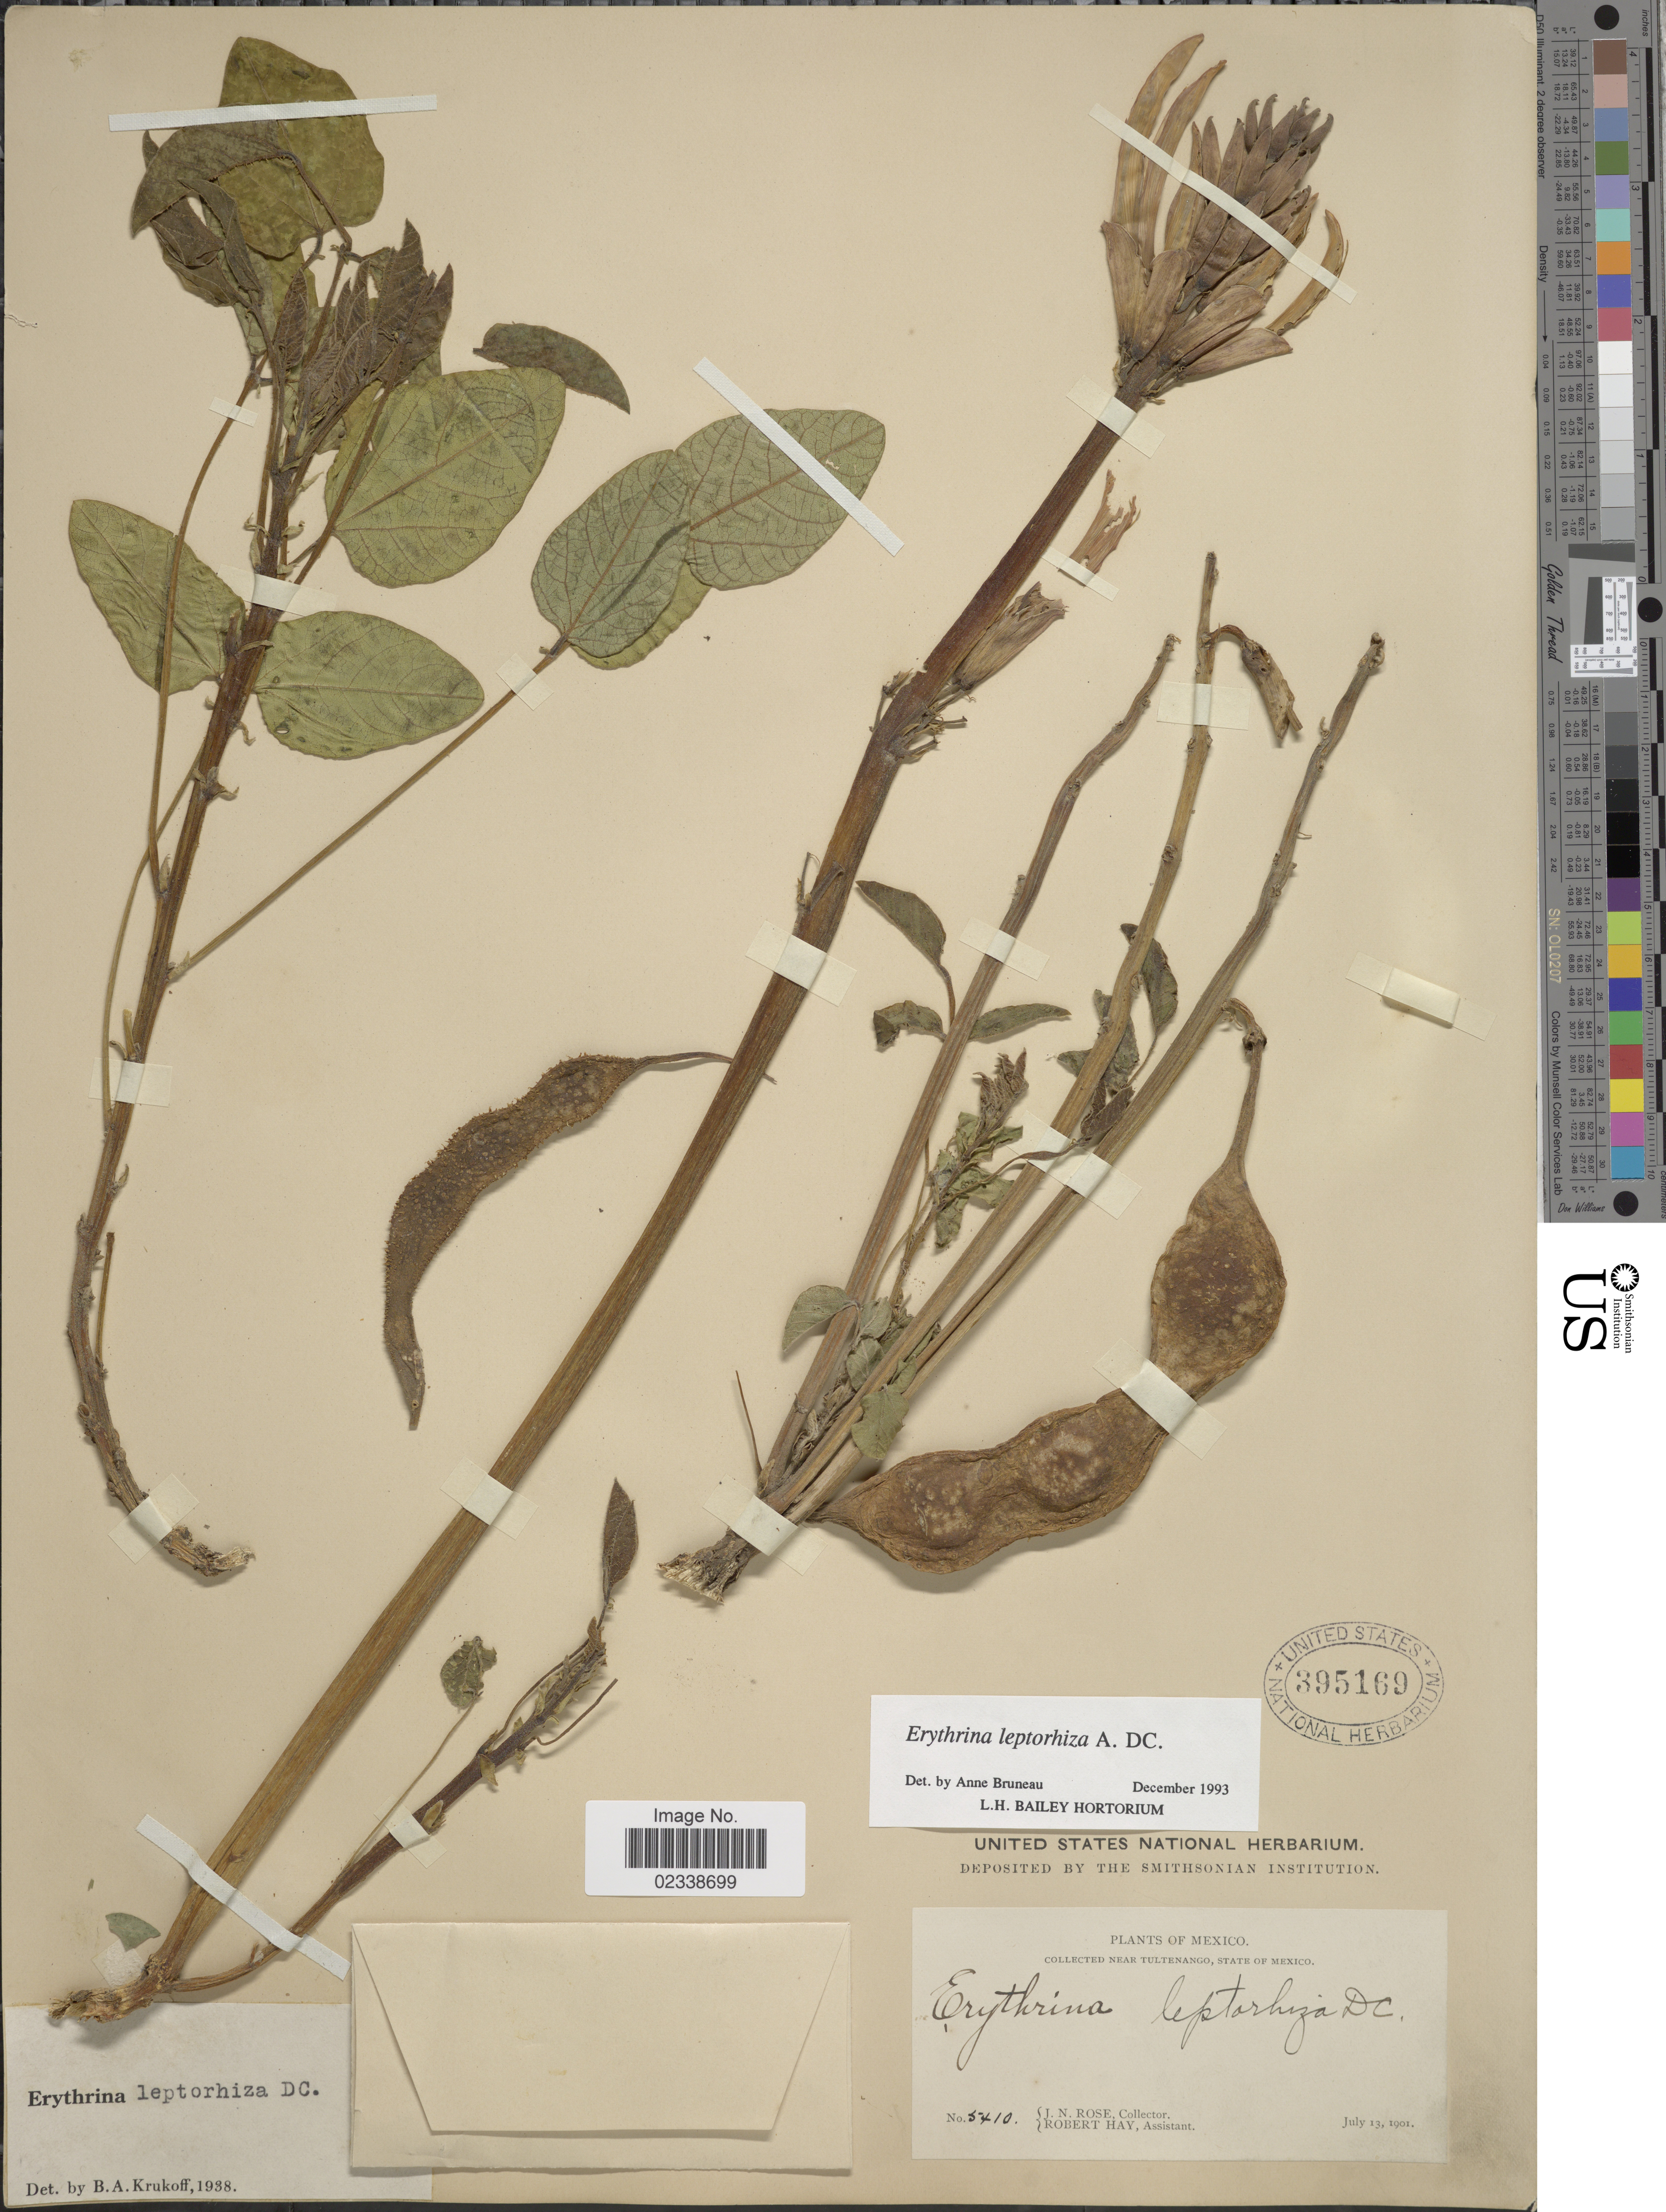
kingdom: Plantae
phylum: Tracheophyta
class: Magnoliopsida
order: Fabales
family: Fabaceae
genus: Erythrina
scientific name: Erythrina leptorhiza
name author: Moc. & Sessé ex DC.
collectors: J. N. Rose & R. Hay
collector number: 5410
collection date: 1901-07-13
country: Mexico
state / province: México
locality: Near Tultenango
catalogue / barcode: US 395169